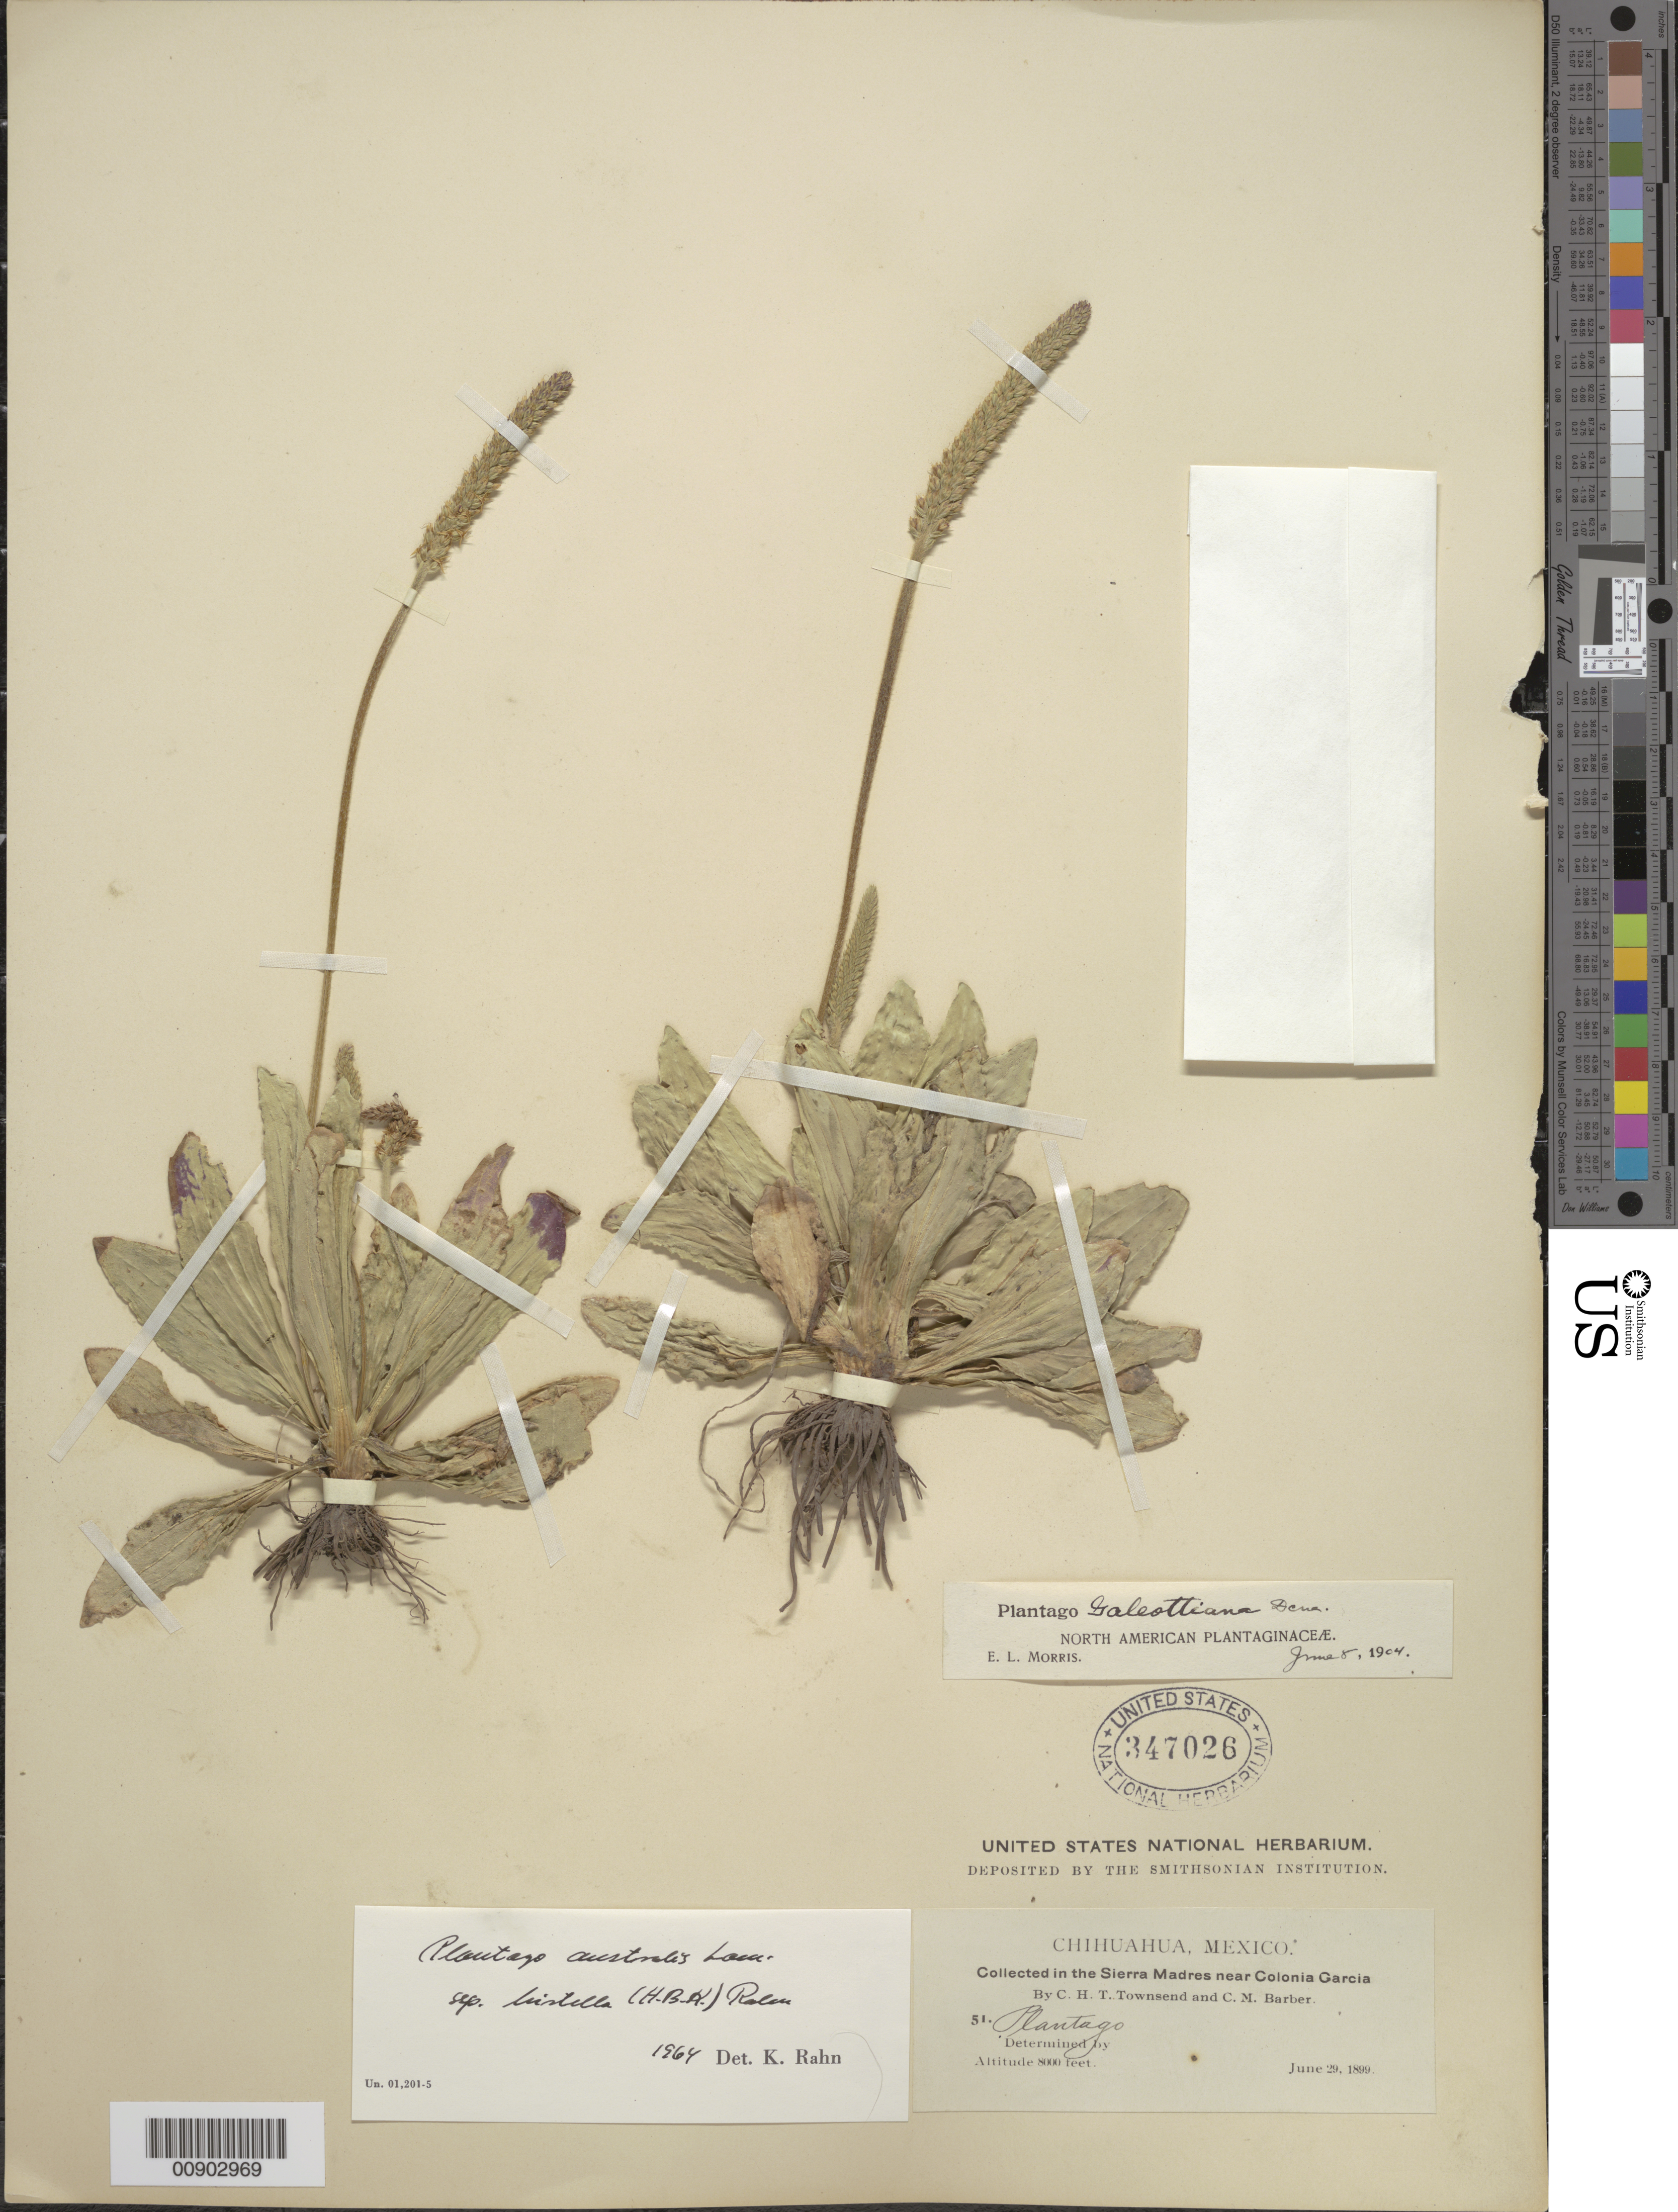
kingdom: Plantae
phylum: Tracheophyta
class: Magnoliopsida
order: Lamiales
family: Plantaginaceae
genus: Plantago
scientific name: Plantago australis subsp. hirtella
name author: (Kunth) Rahn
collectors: C. H. T. Townsend & C. Barber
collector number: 51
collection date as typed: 29 Jun 1899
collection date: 1899-06-29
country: Mexico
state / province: Chihuahua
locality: Sierra Madre near Colonia García, Chihuahua.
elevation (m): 2438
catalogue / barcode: US 347026